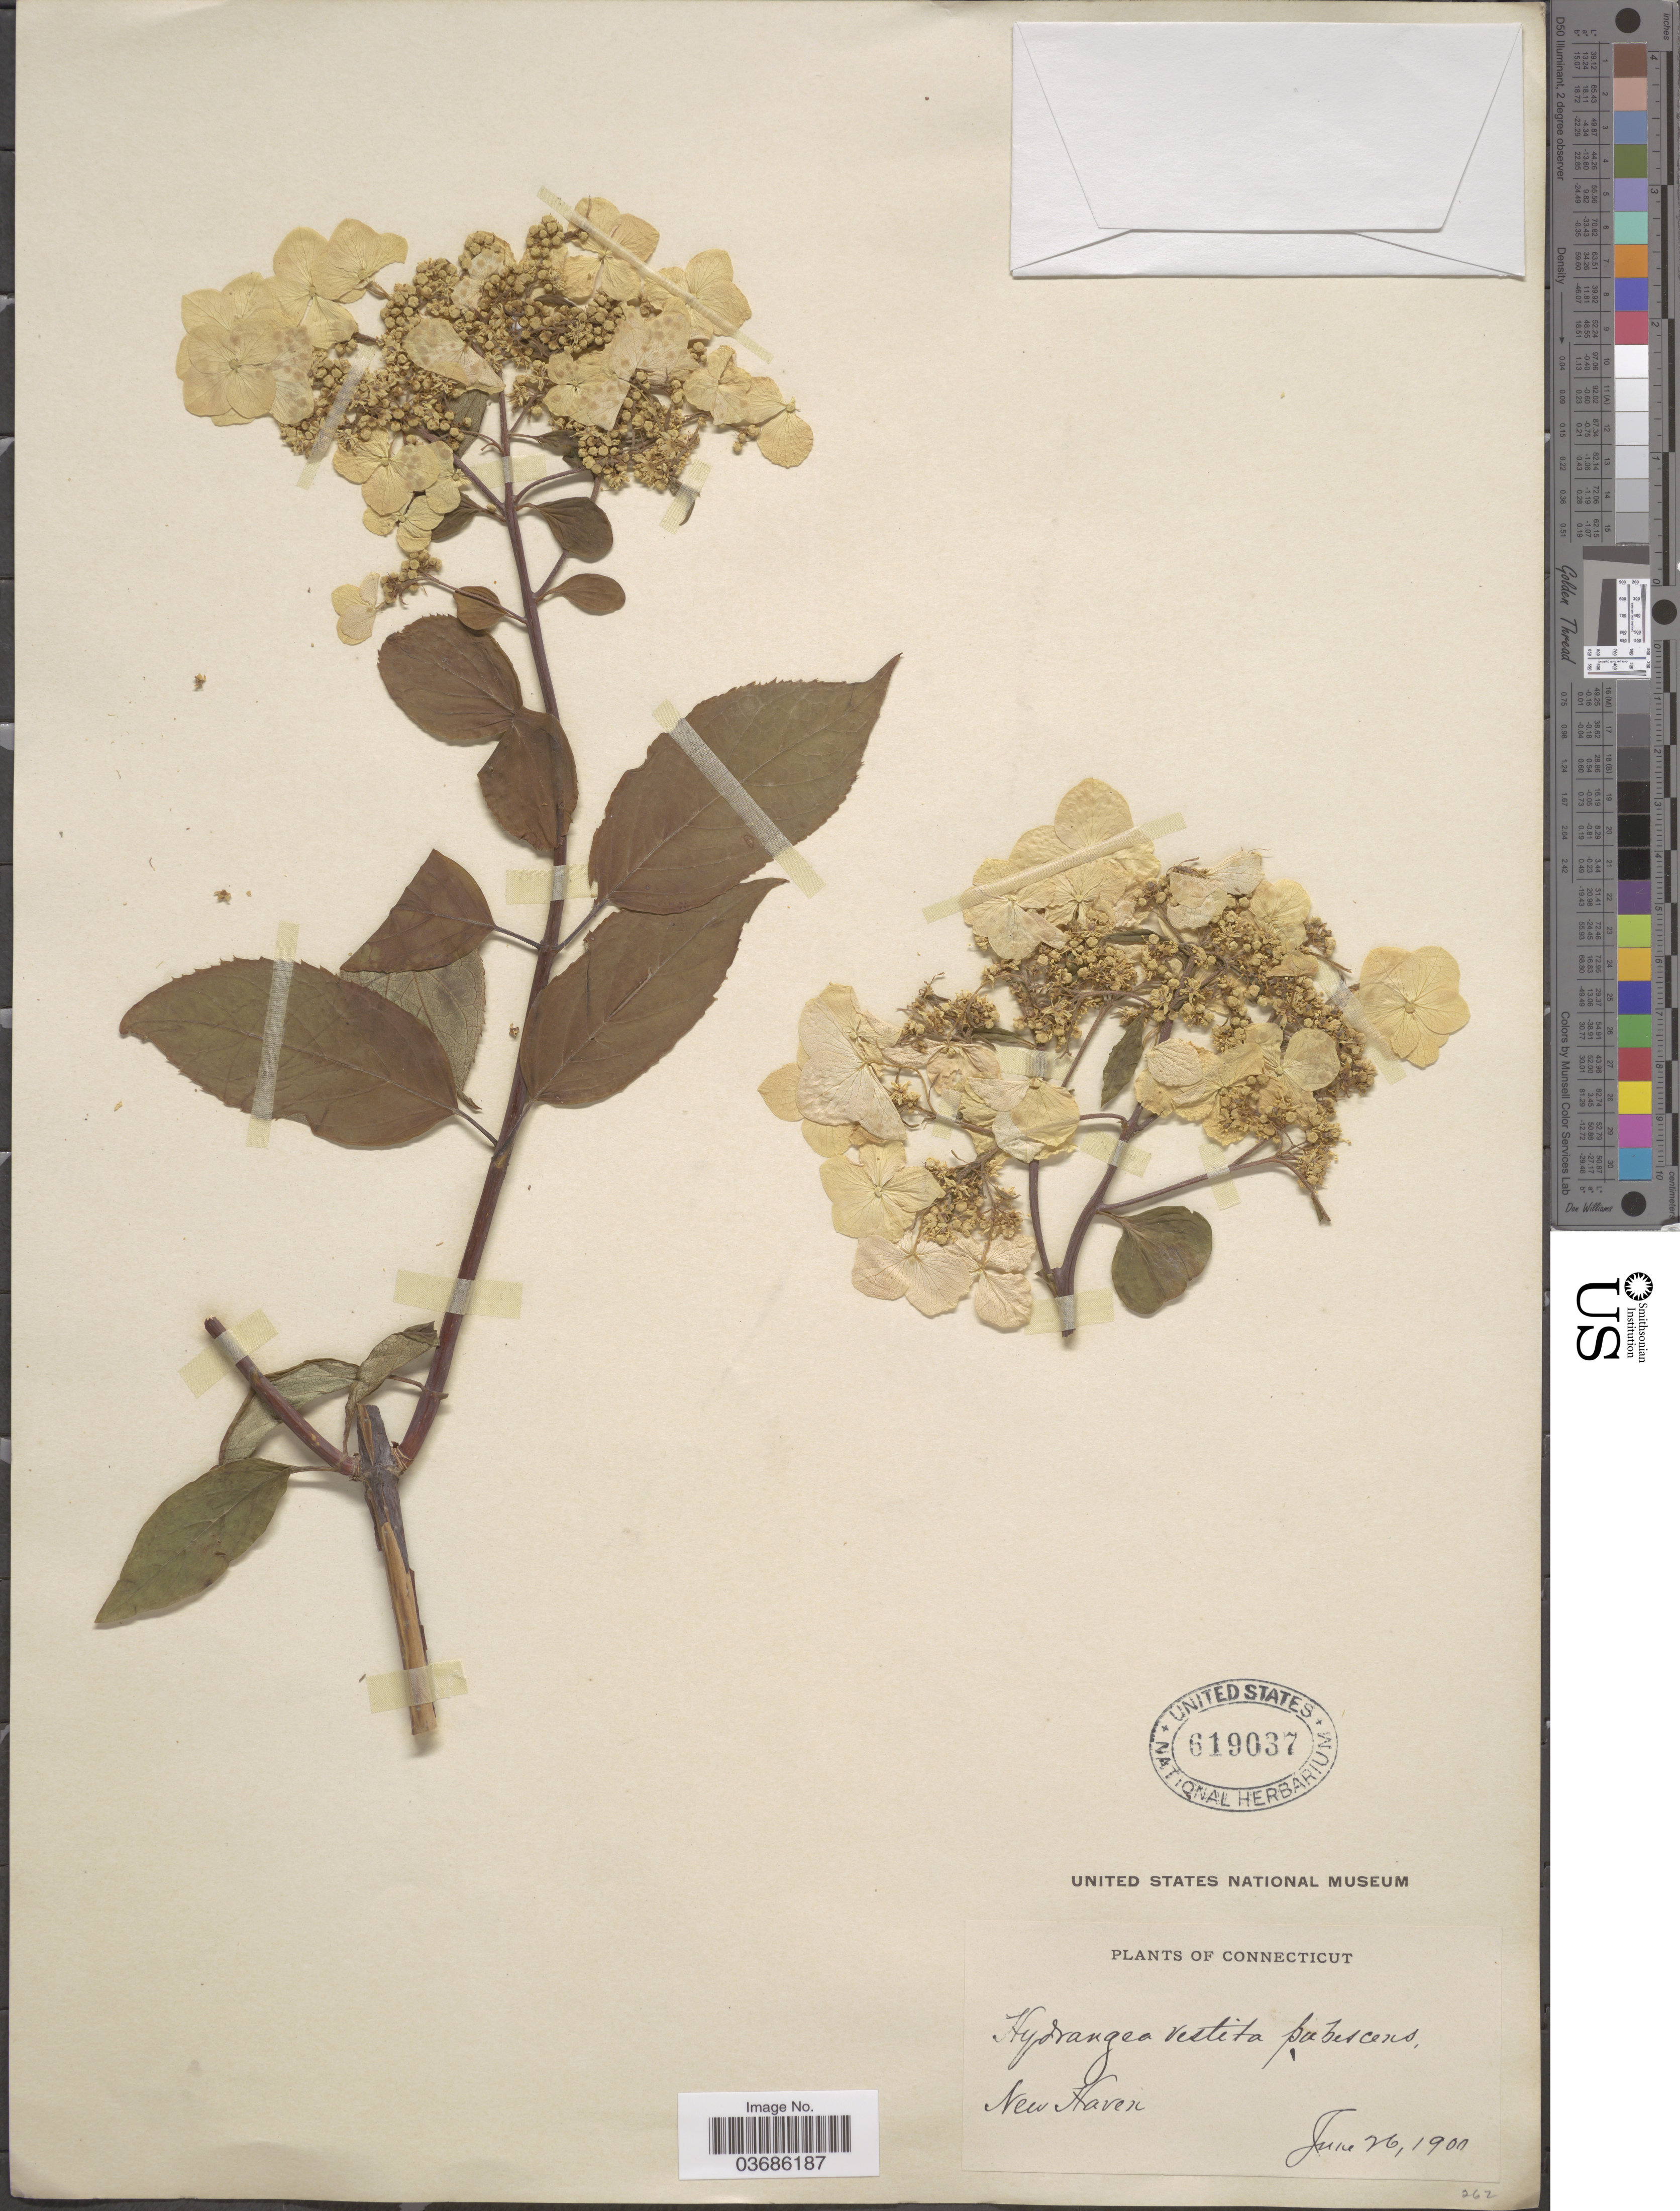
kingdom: Plantae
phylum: Tracheophyta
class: Magnoliopsida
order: Cornales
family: Hydrangeaceae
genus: Hydrangea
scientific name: Hydrangea vestita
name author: Wall.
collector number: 262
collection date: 1900-06-26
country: United States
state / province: Connecticut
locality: New Haven.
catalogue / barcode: US 619037